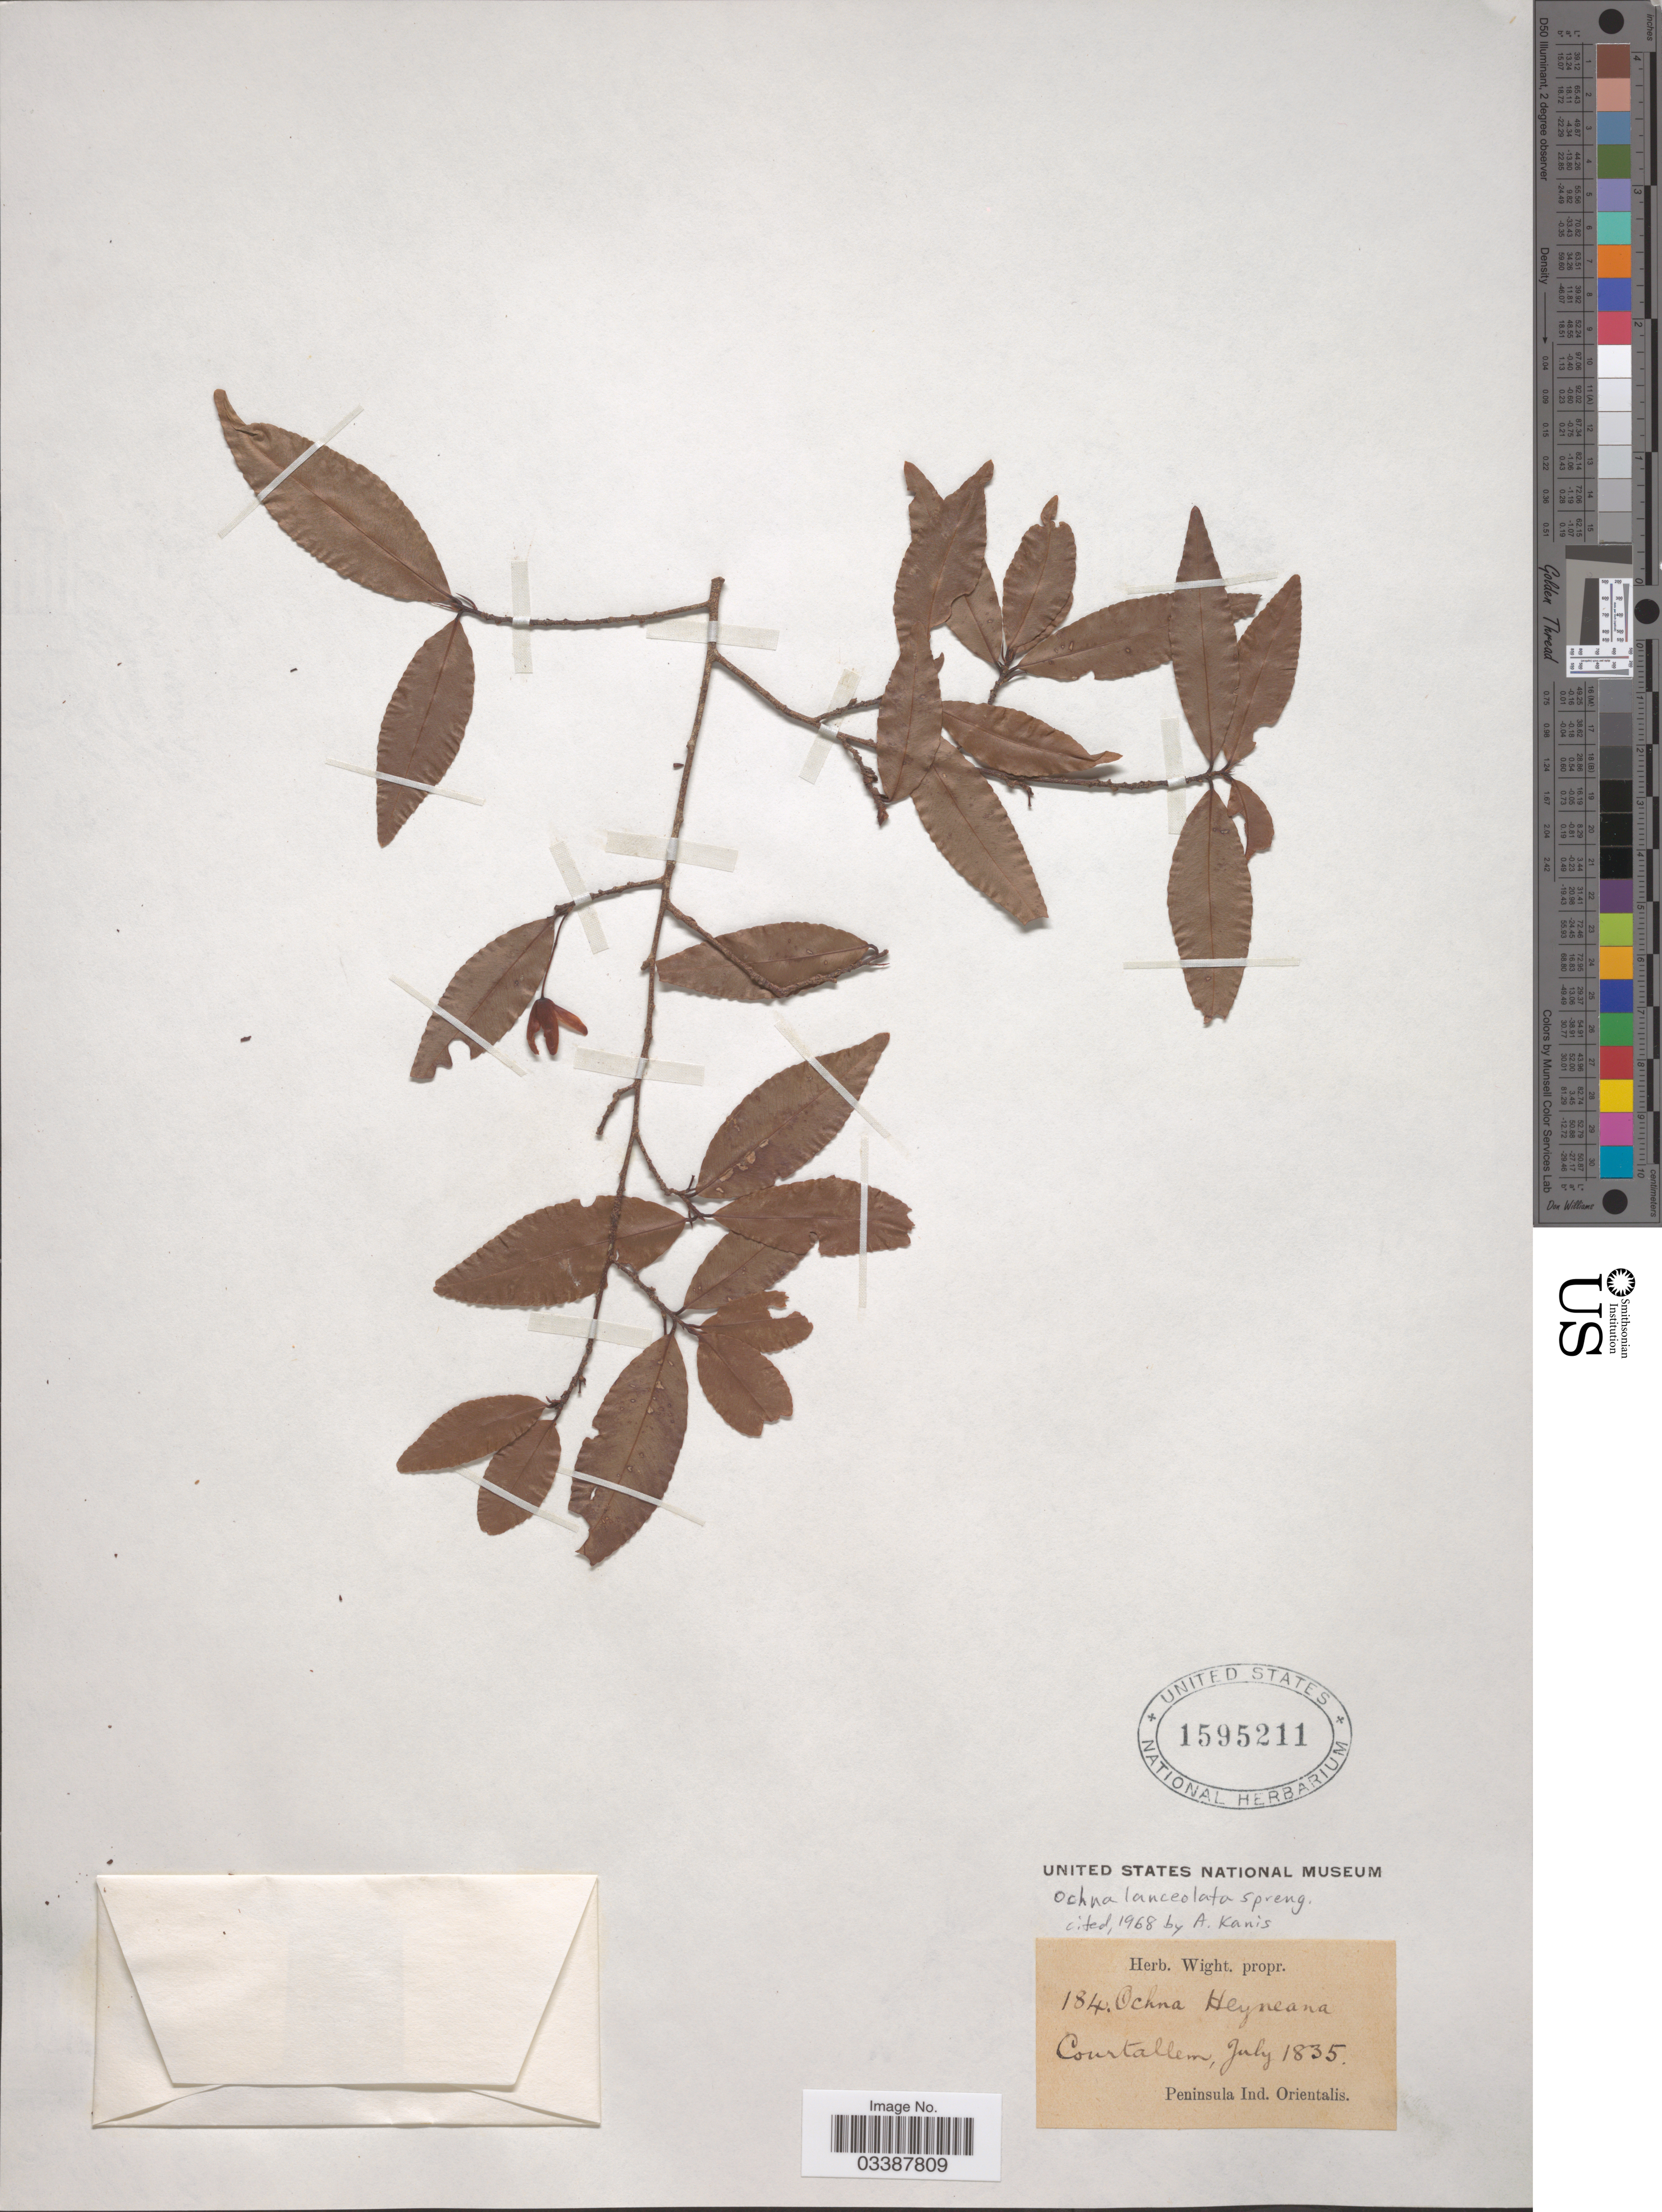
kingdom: Plantae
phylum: Tracheophyta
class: Magnoliopsida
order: Malpighiales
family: Ochnaceae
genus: Ochna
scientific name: Ochna lanceolata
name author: Spreng.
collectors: Ex herb. Wight. propr.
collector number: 184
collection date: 1835-07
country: India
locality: Courtallem. Peninsula Ind. Orientalis.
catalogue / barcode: US 1595211